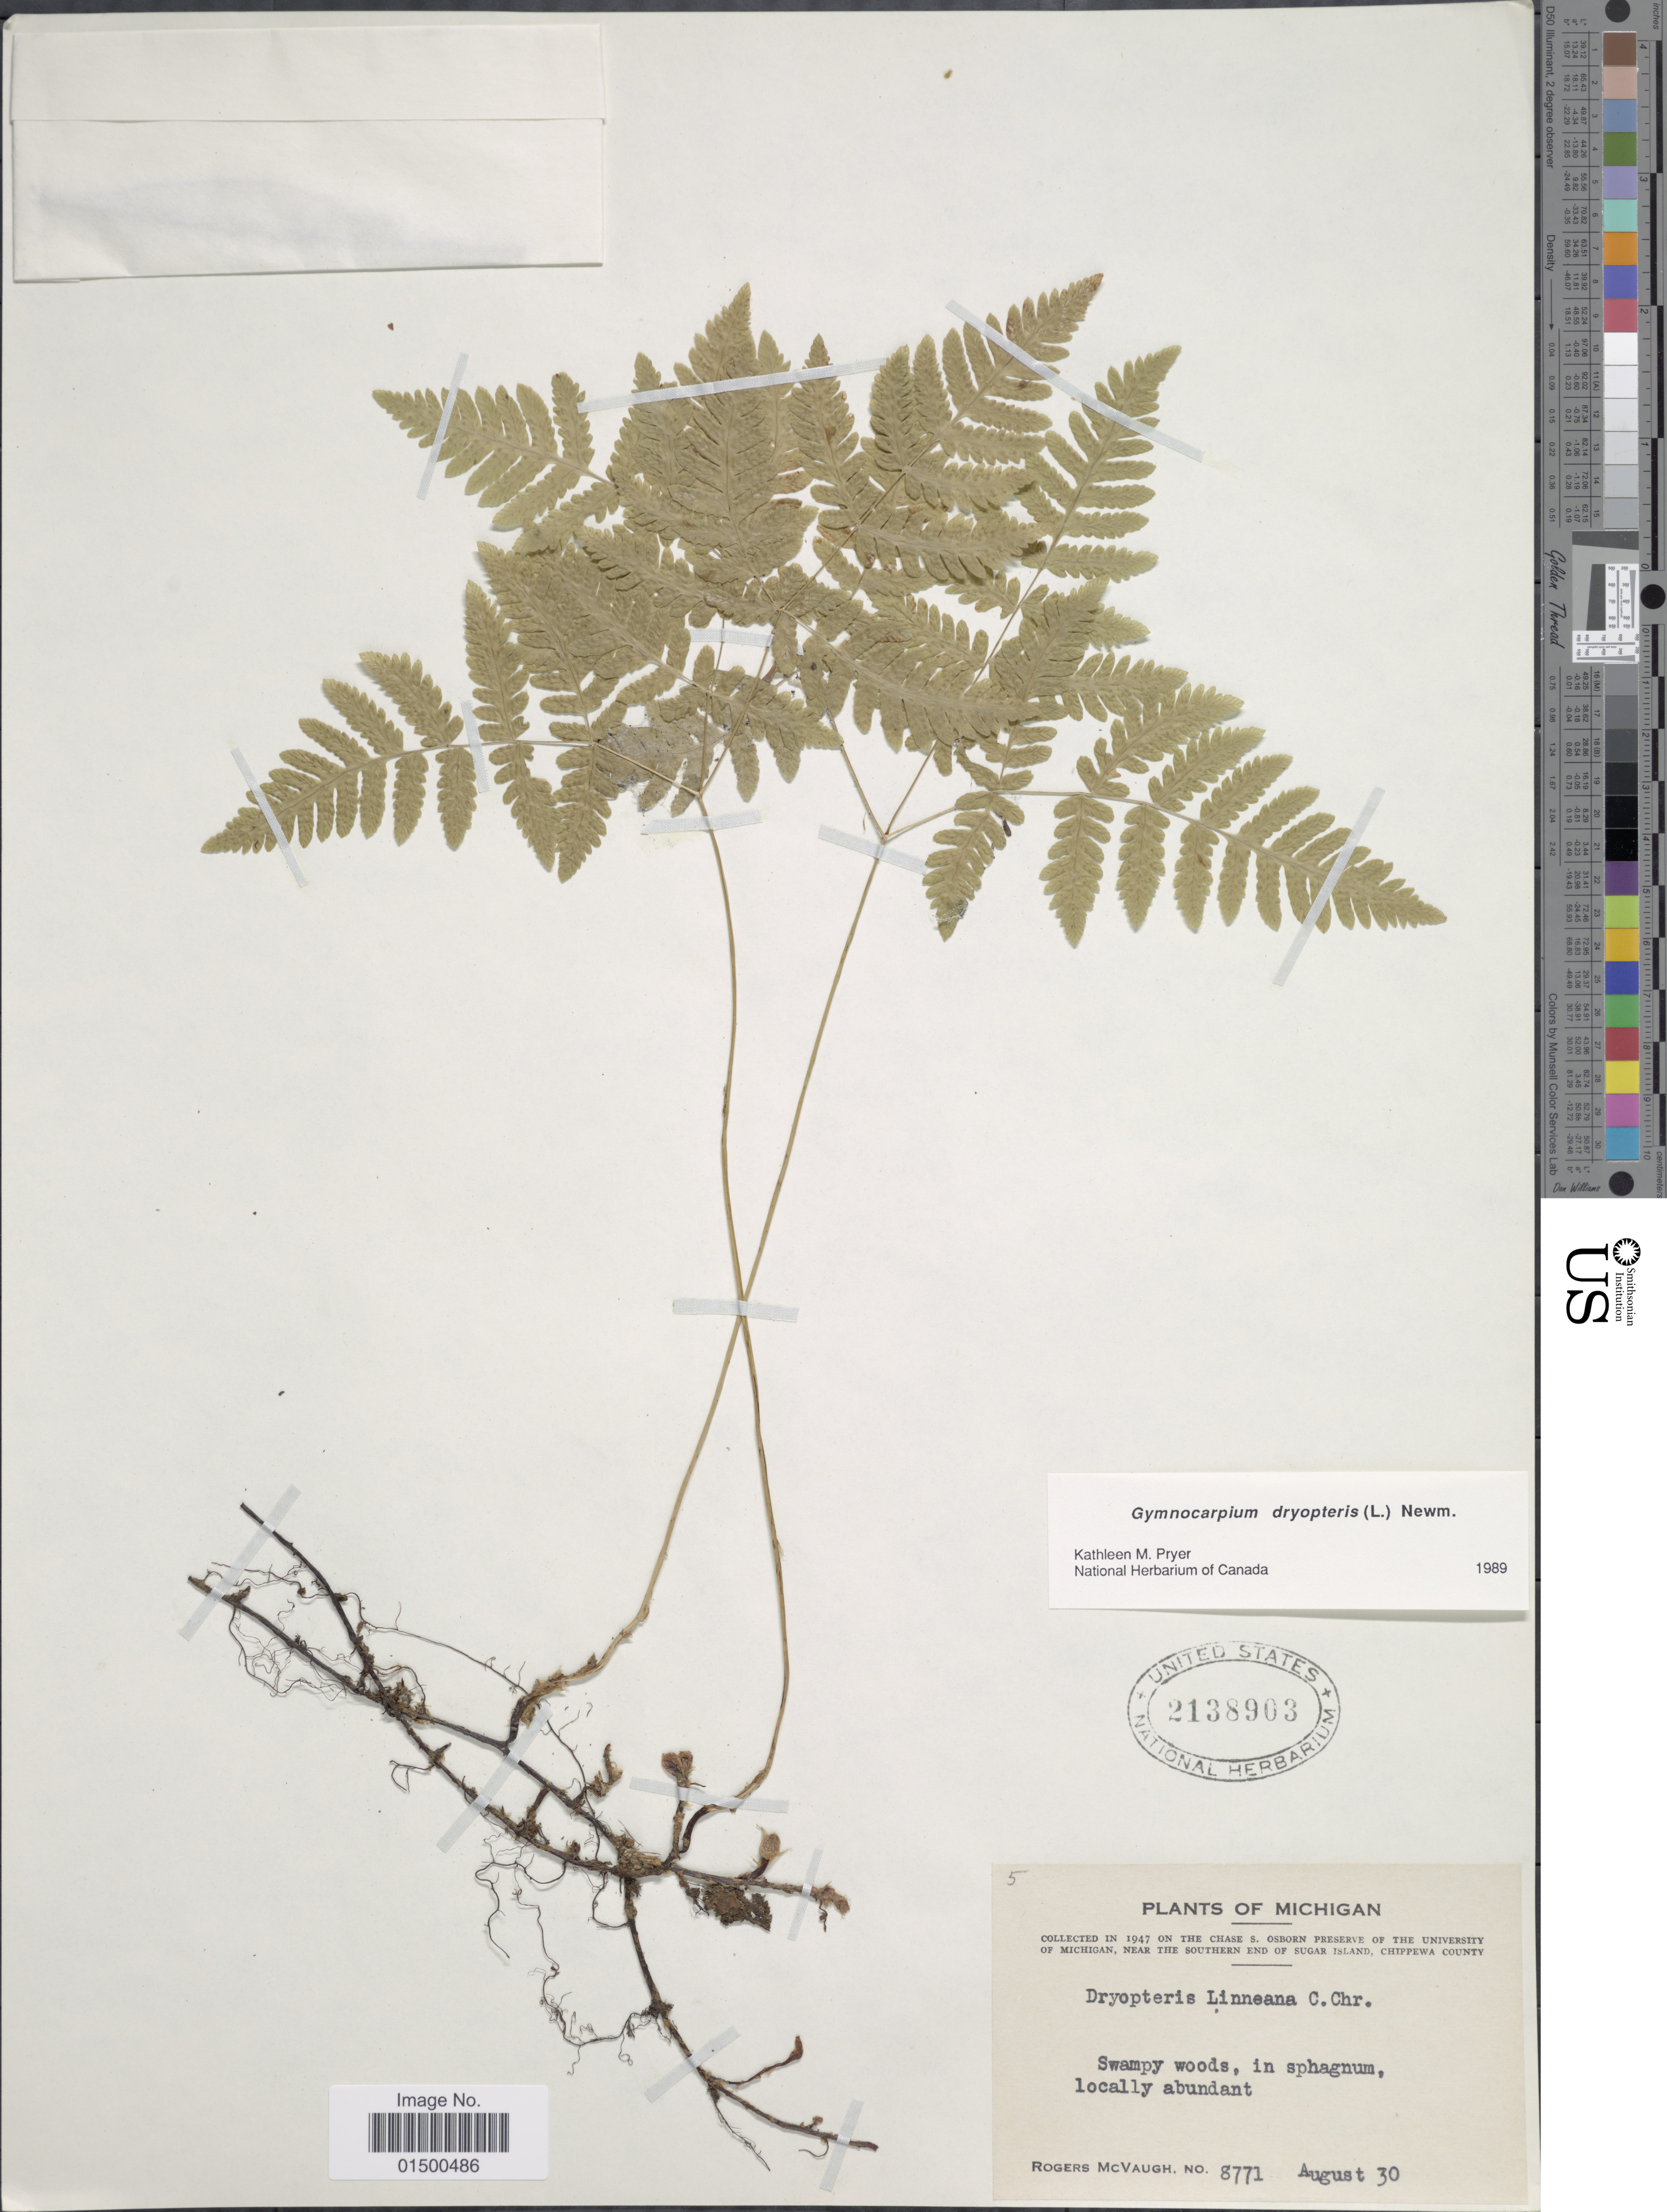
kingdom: Plantae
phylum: Tracheophyta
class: Polypodiopsida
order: Polypodiales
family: Cystopteridaceae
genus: Gymnocarpium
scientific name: Gymnocarpium dryopteris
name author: (L.) Newman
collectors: R. McVaugh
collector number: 8771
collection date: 1947-08-30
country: United States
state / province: Michigan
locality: Near the southern end of sugar Island, Chippewa County, swampy woods, in sphagnum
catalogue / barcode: US 2138903